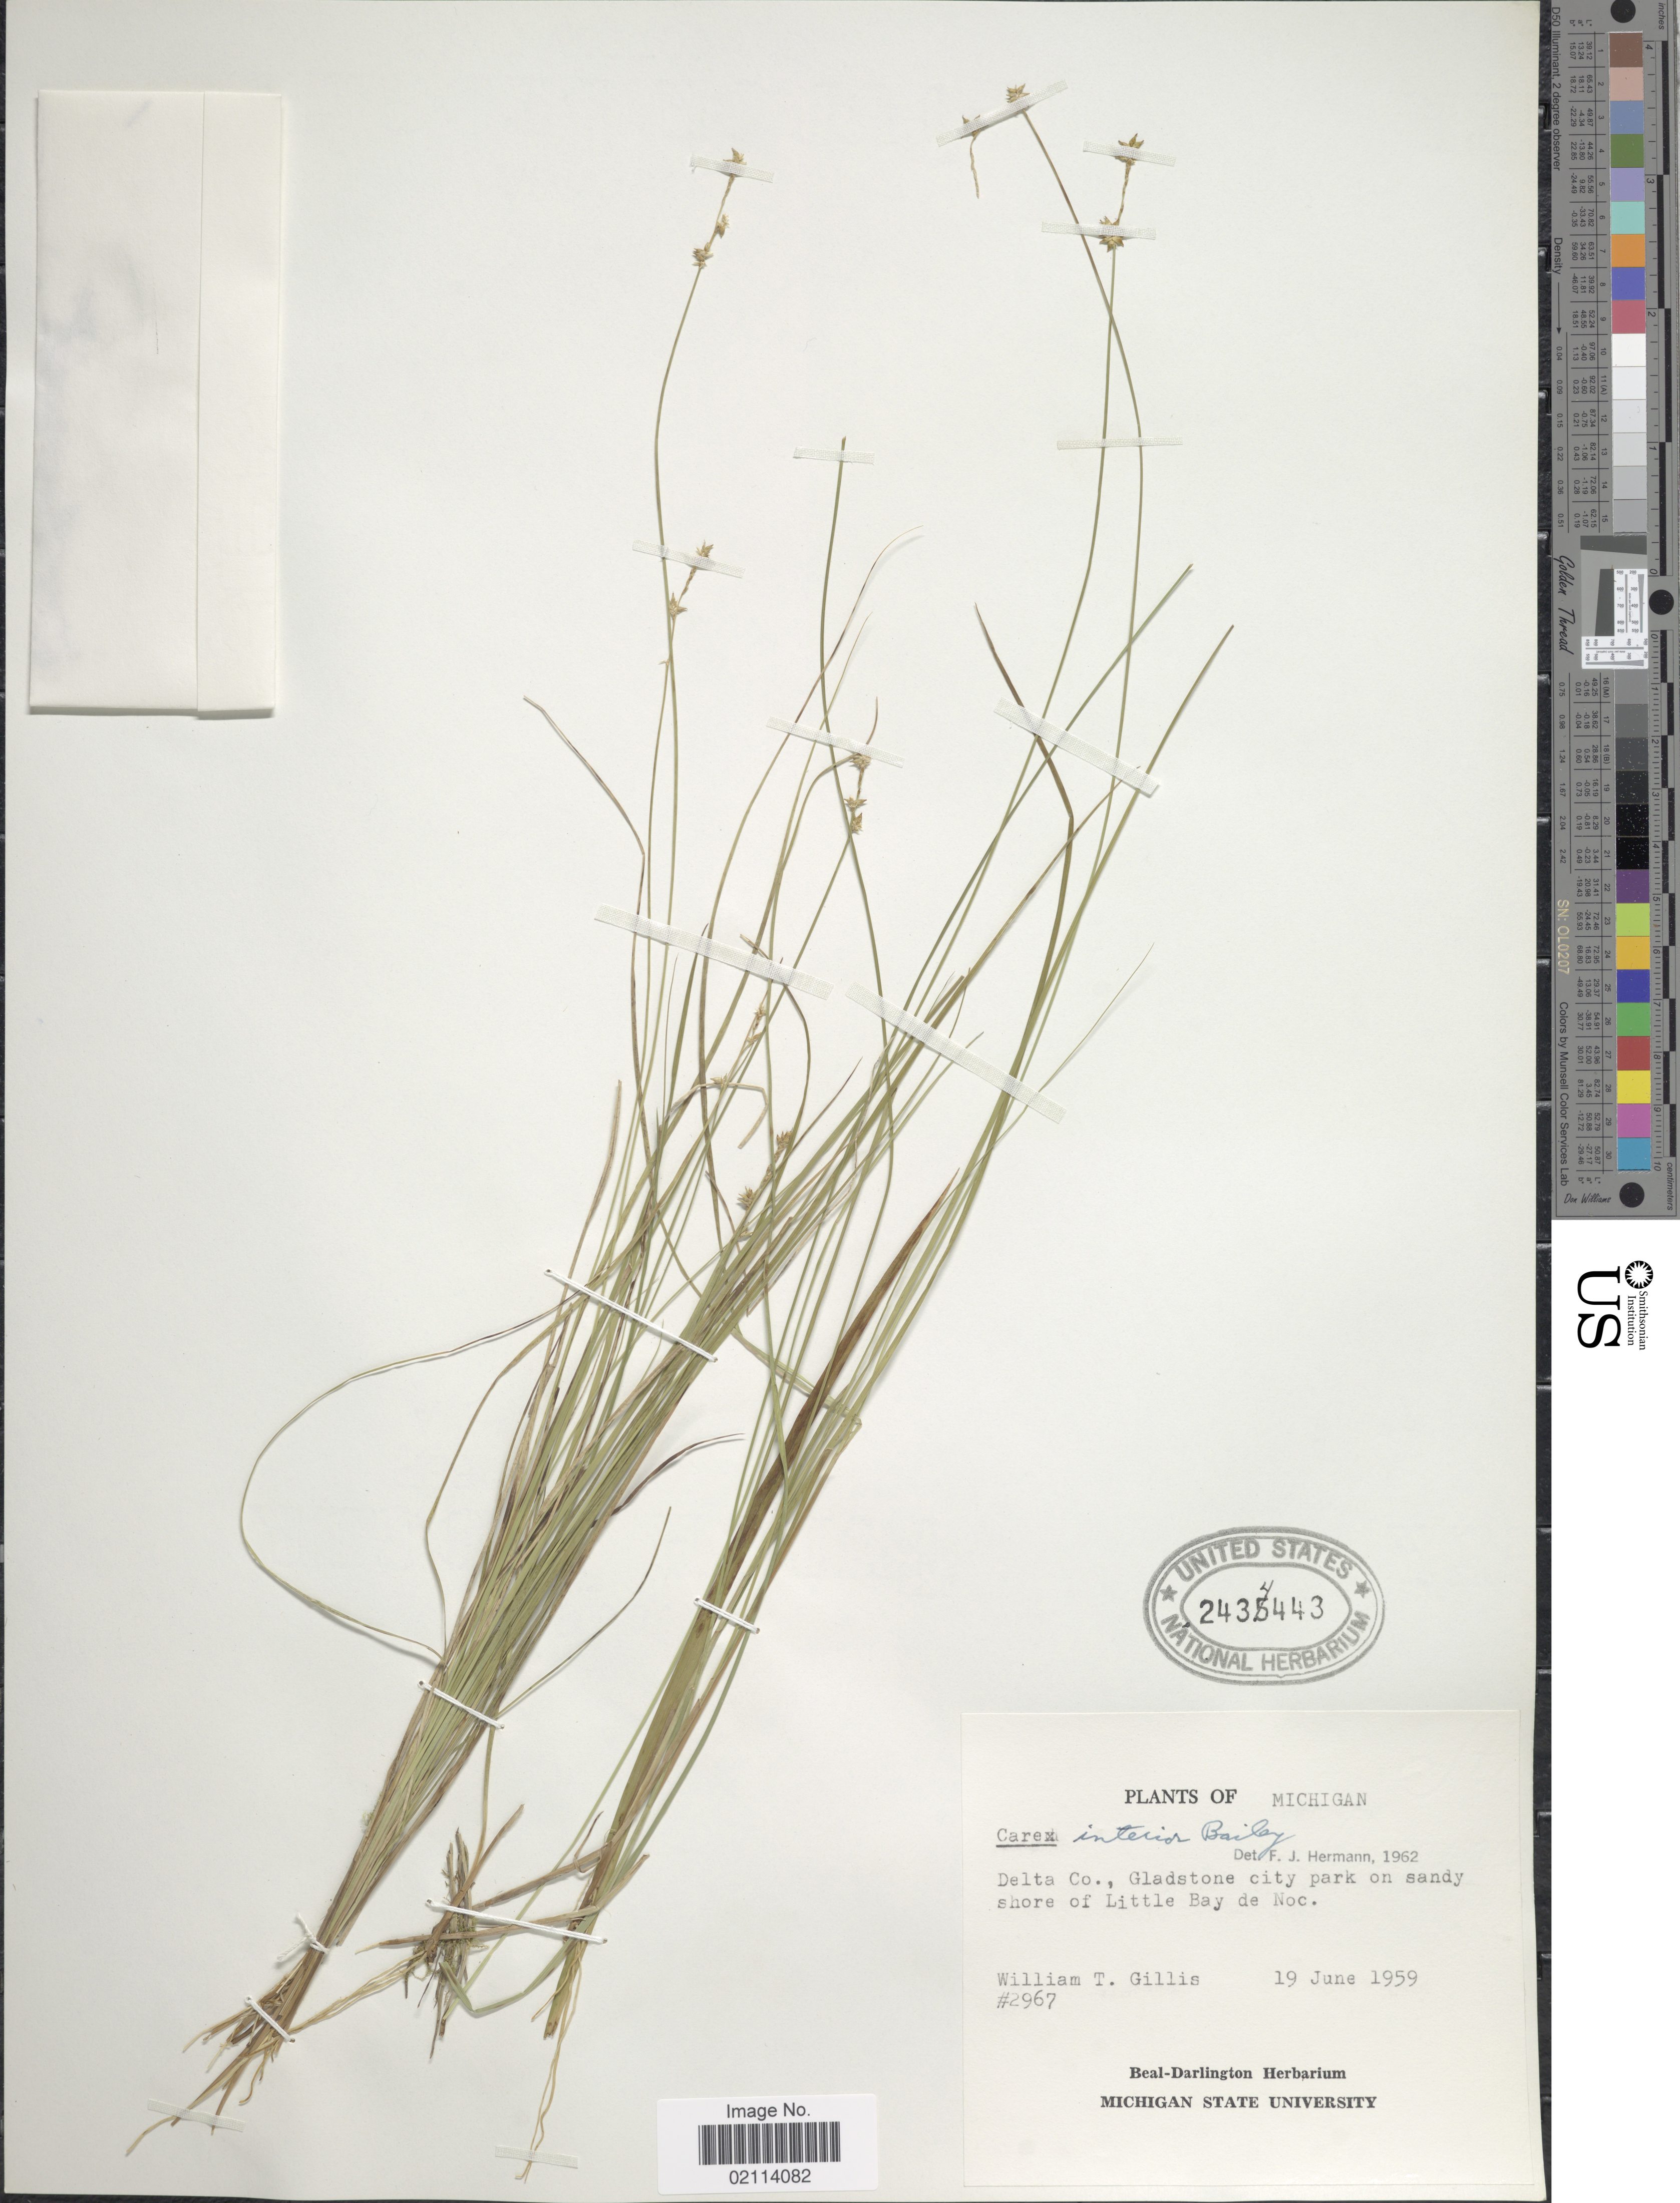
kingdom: Plantae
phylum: Tracheophyta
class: Liliopsida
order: Poales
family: Cyperaceae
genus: Carex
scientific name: Carex interior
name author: L.H. Bailey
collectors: W. T. Gillis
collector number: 2967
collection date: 1959-06-19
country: United States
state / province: Michigan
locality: Delta Co., Gladstone city park on sandy shore of Little Bay de Noc.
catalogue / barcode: US 2434443